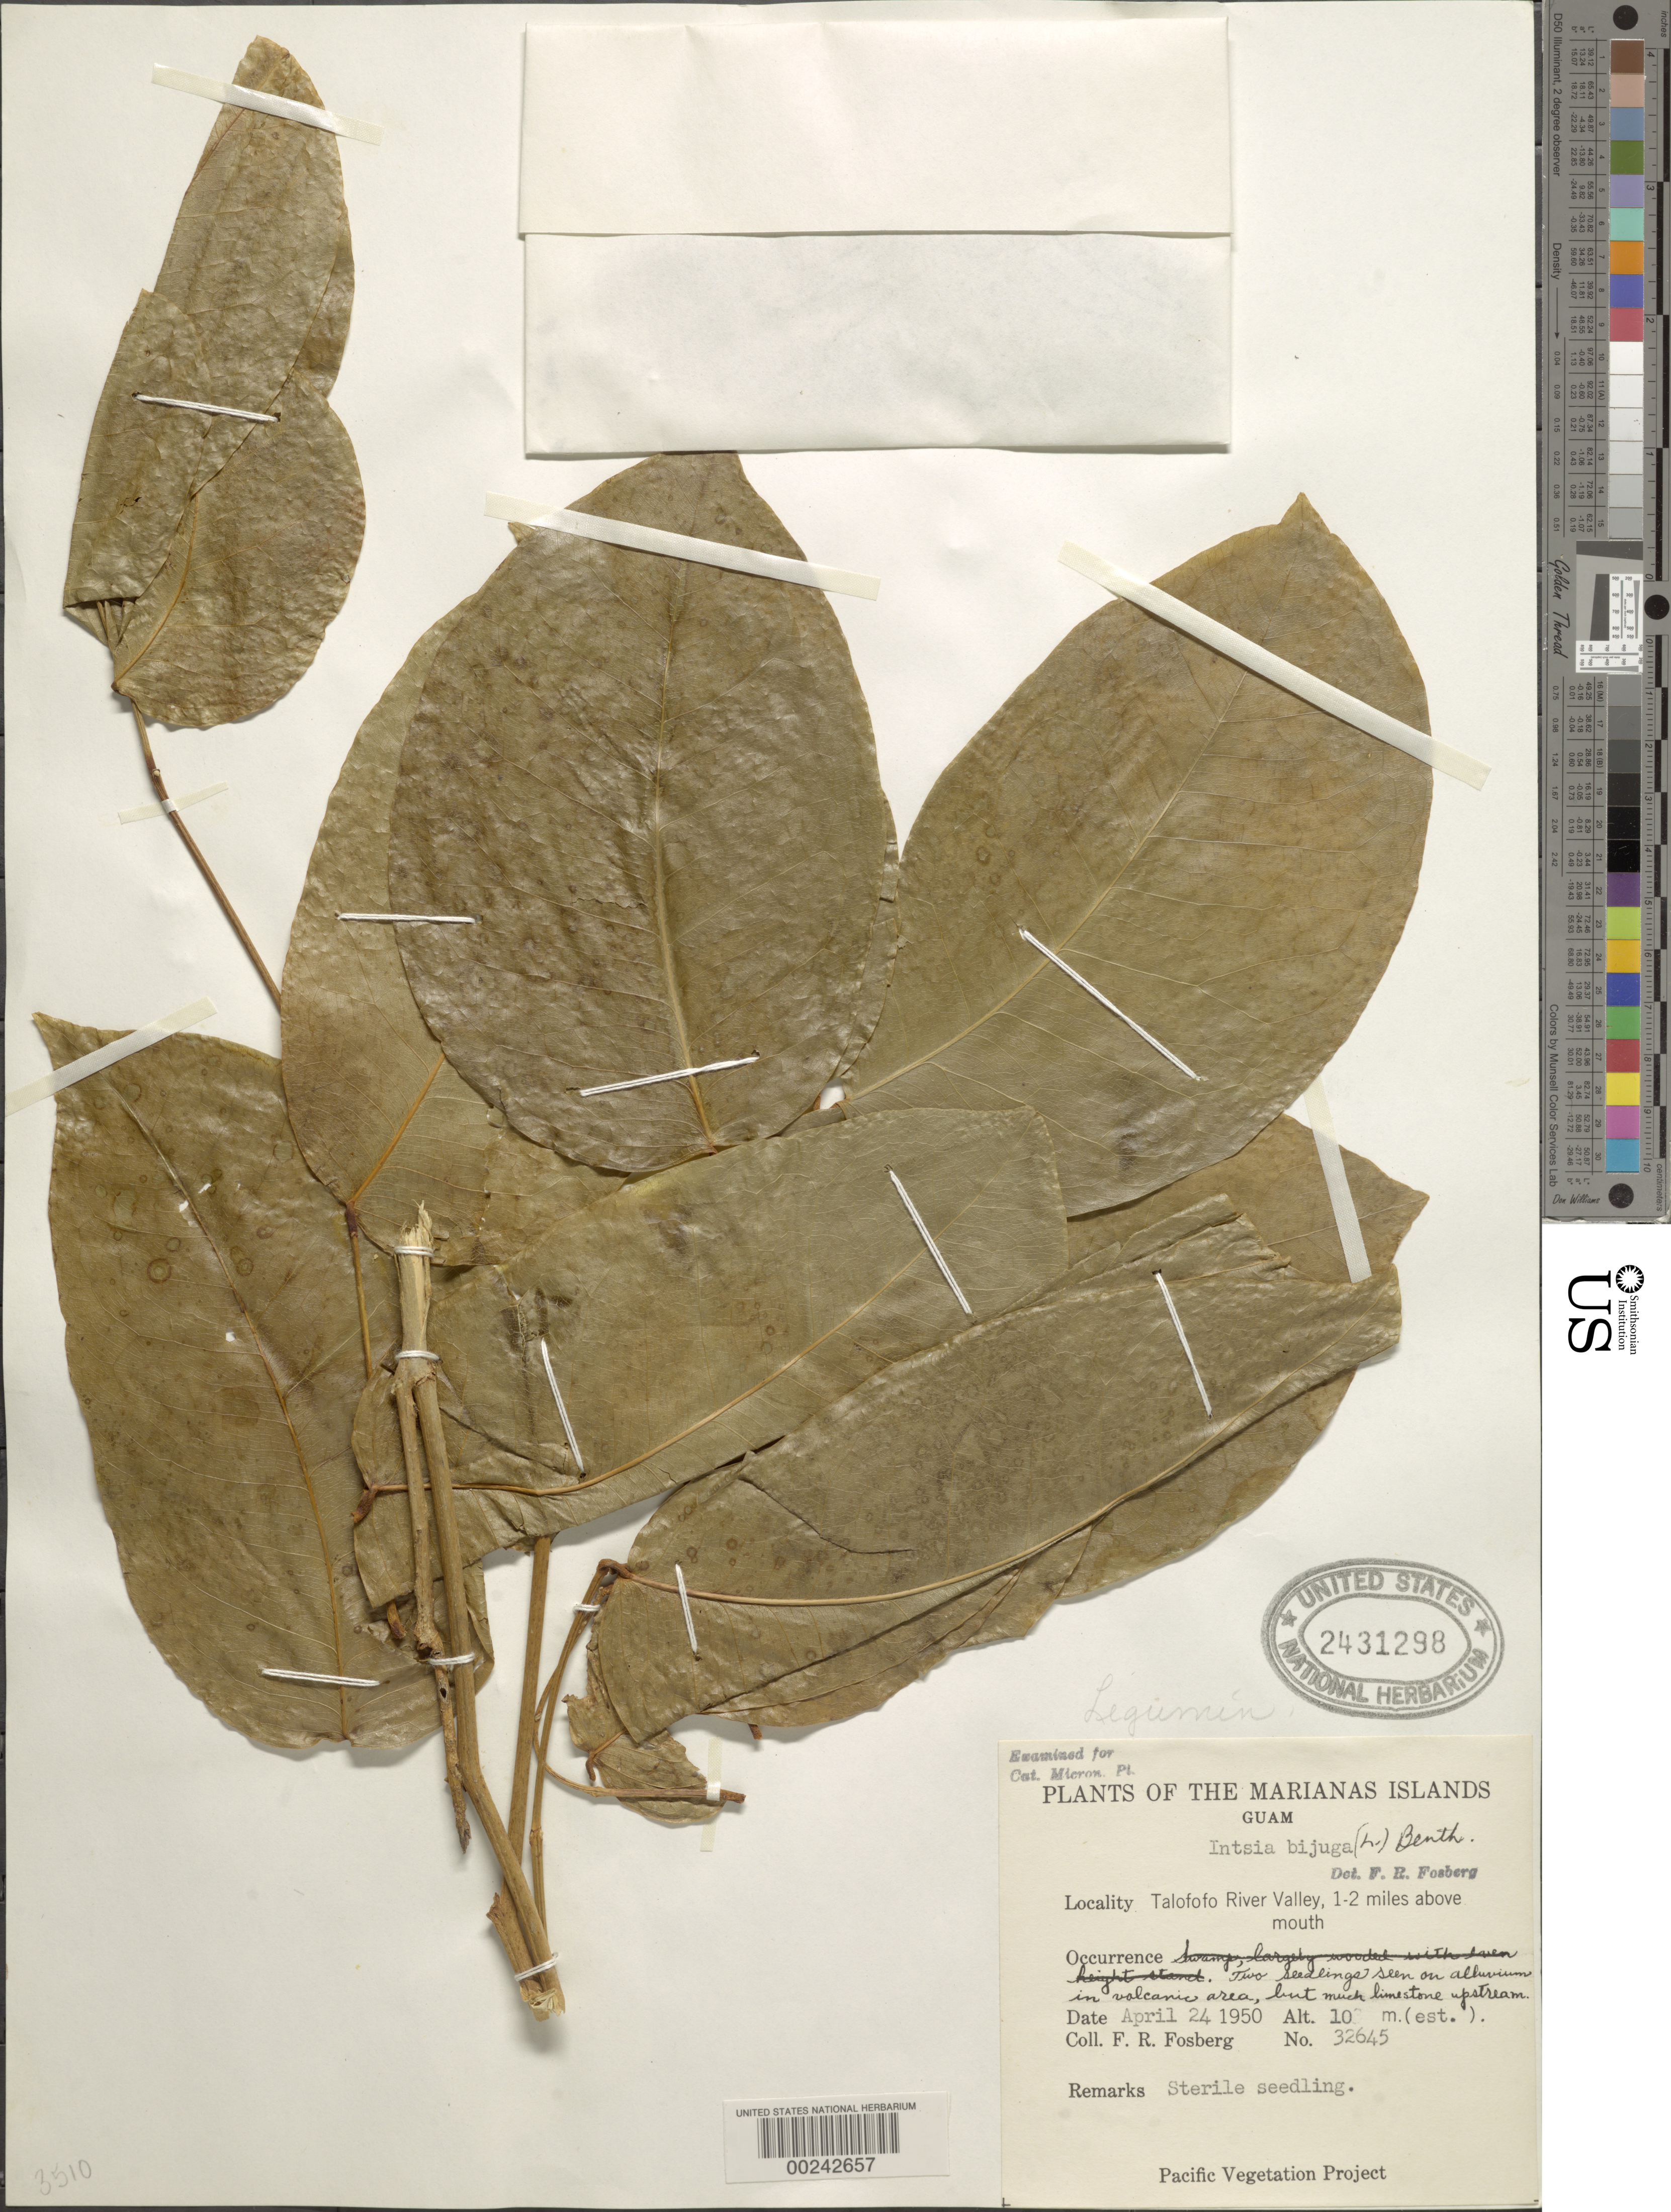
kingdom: Plantae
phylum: Tracheophyta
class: Magnoliopsida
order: Fabales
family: Fabaceae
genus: Intsia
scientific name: Intsia bijuga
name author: (Colebr.) Kuntze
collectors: F. R. Fosberg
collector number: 32645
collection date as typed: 24 Apr 1950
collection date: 1950-04-24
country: Guam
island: Guam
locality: Talofofo river valley, 1-2 mi above mouth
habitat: On alluvium in volcanic area, but much limestone upstream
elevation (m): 60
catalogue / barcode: US 2431298